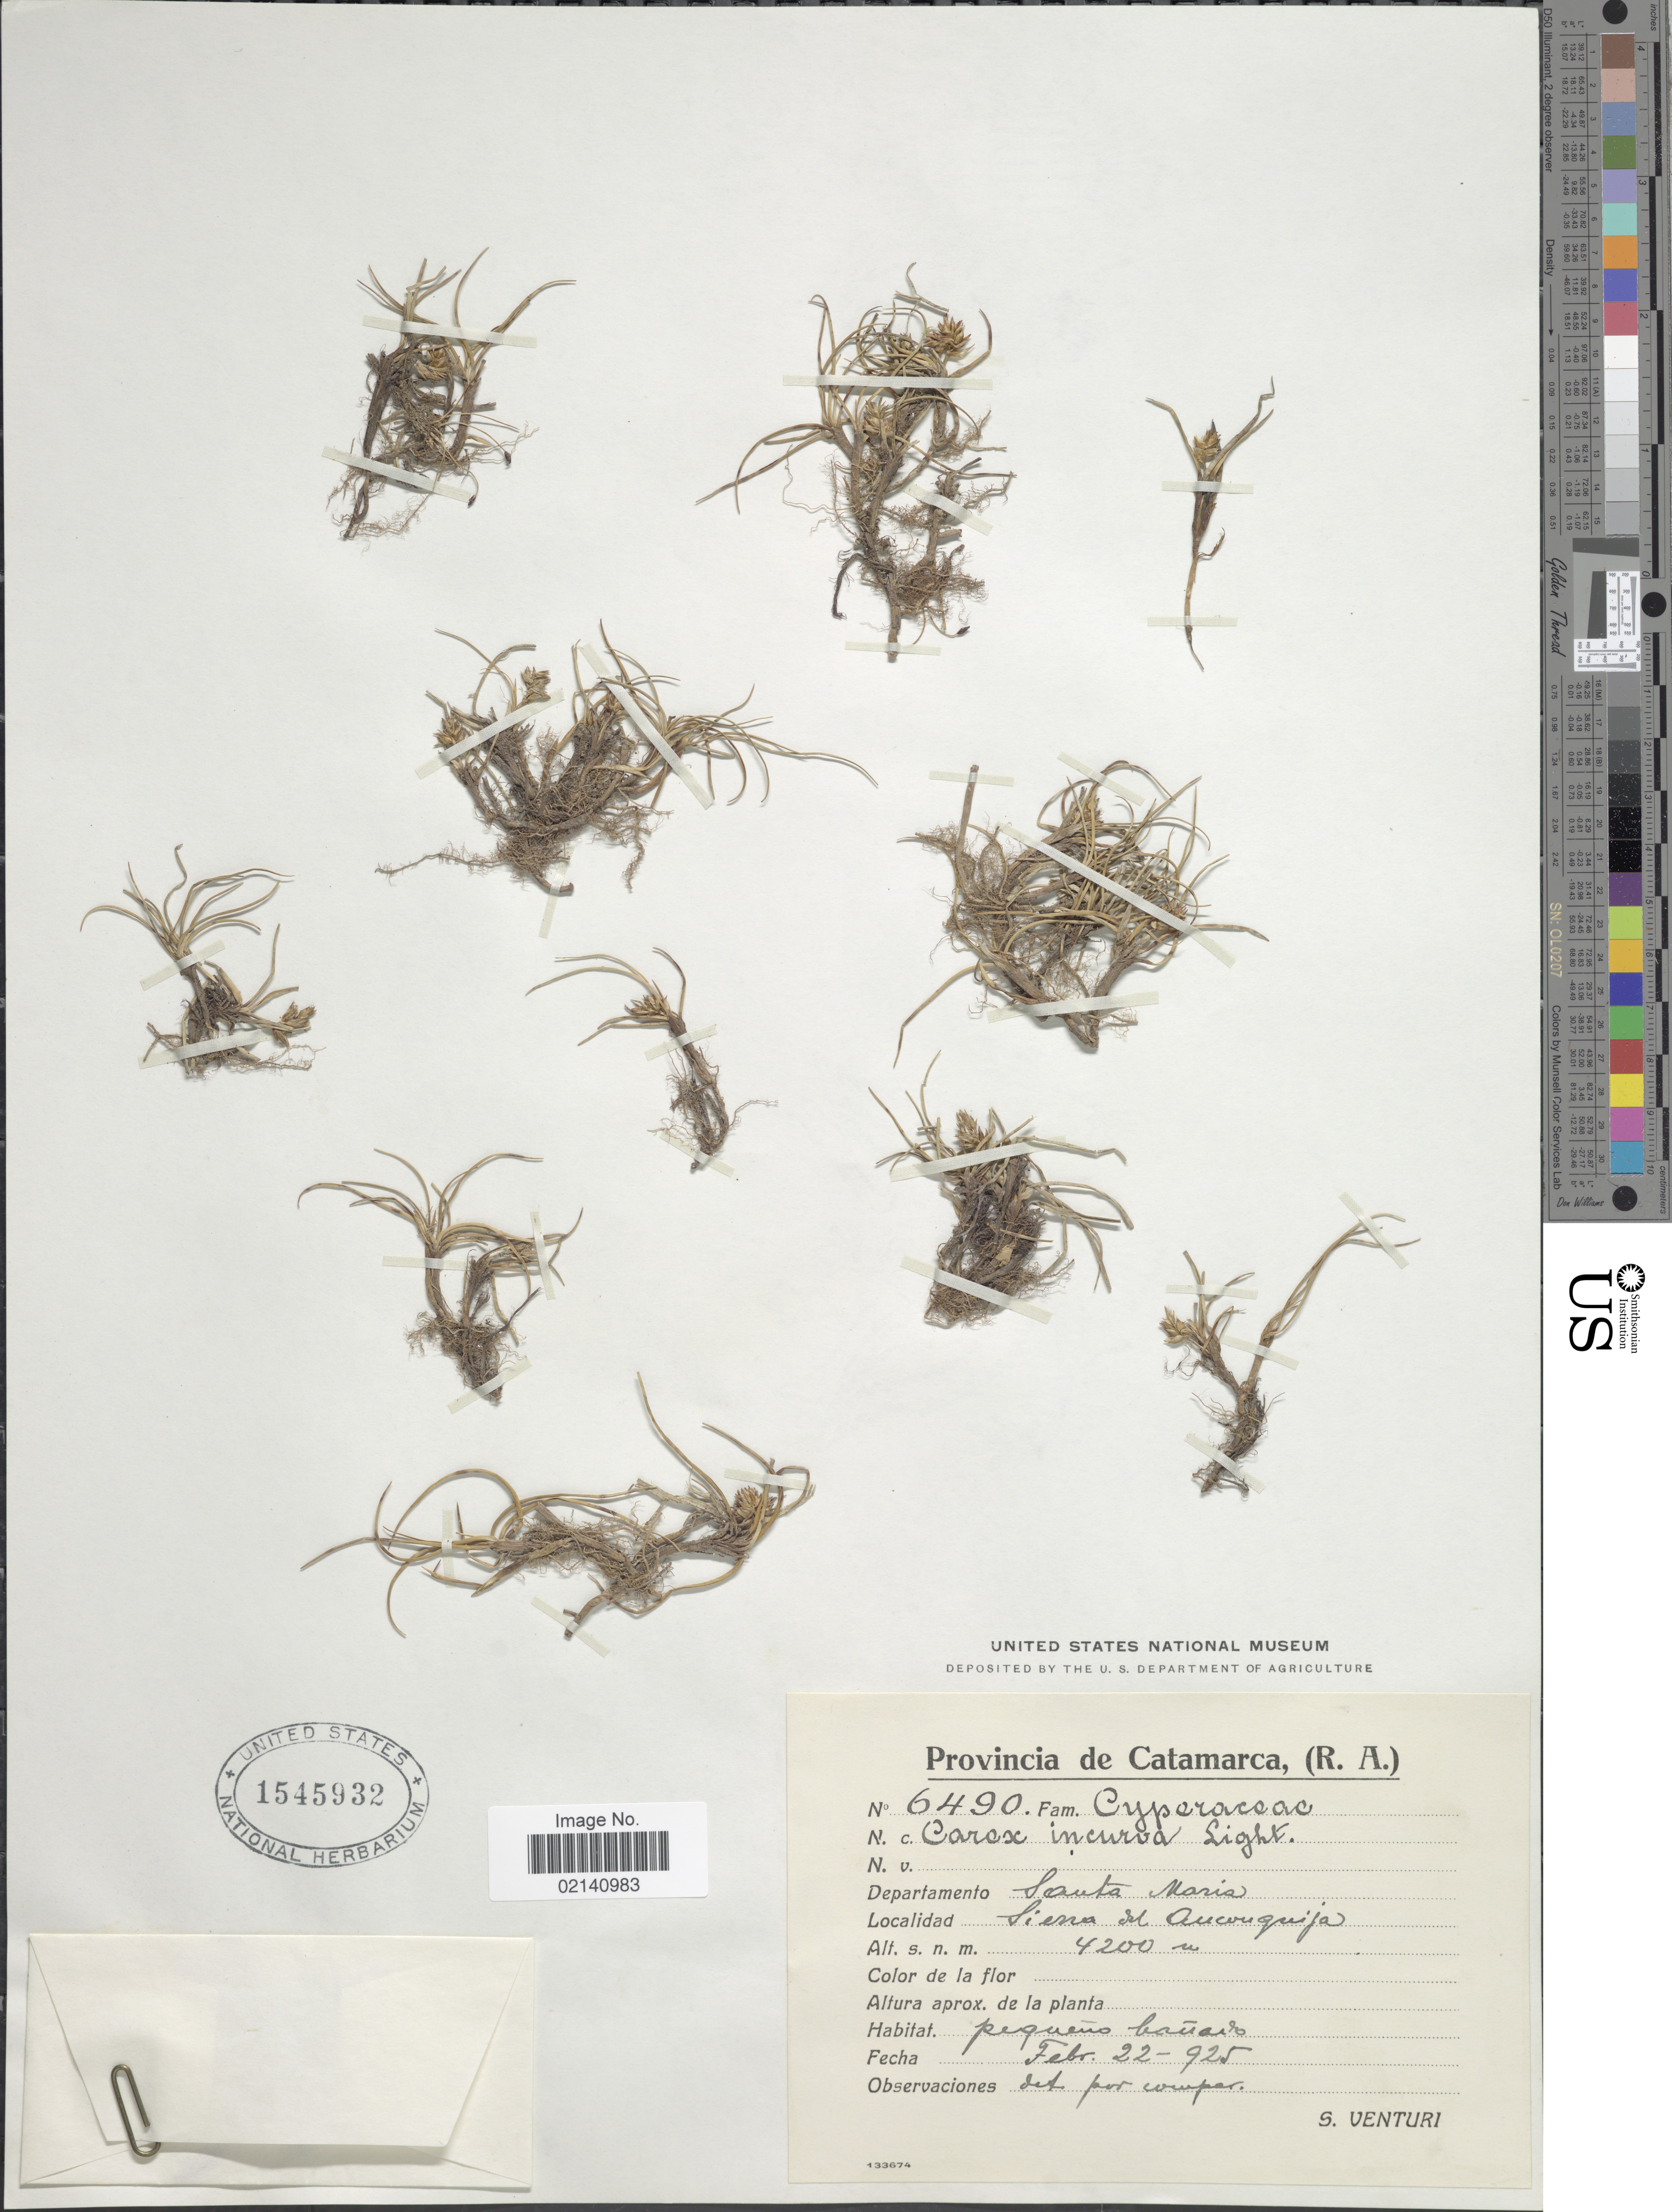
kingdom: Plantae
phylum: Tracheophyta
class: Liliopsida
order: Poales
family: Cyperaceae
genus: Carex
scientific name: Carex melanocystis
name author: É. Desv.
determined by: Jimnéz-Mejias, Pedro, (UPOS), Universidad Pablo de Olavide (SPAIN)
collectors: S. Venturi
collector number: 6490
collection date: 1925-02-22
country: Argentina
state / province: Catamarca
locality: Provincia de Catamarca (R.A.), Departamento Santa Maria, Sierra del Aconquija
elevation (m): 4200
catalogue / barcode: US 1545932